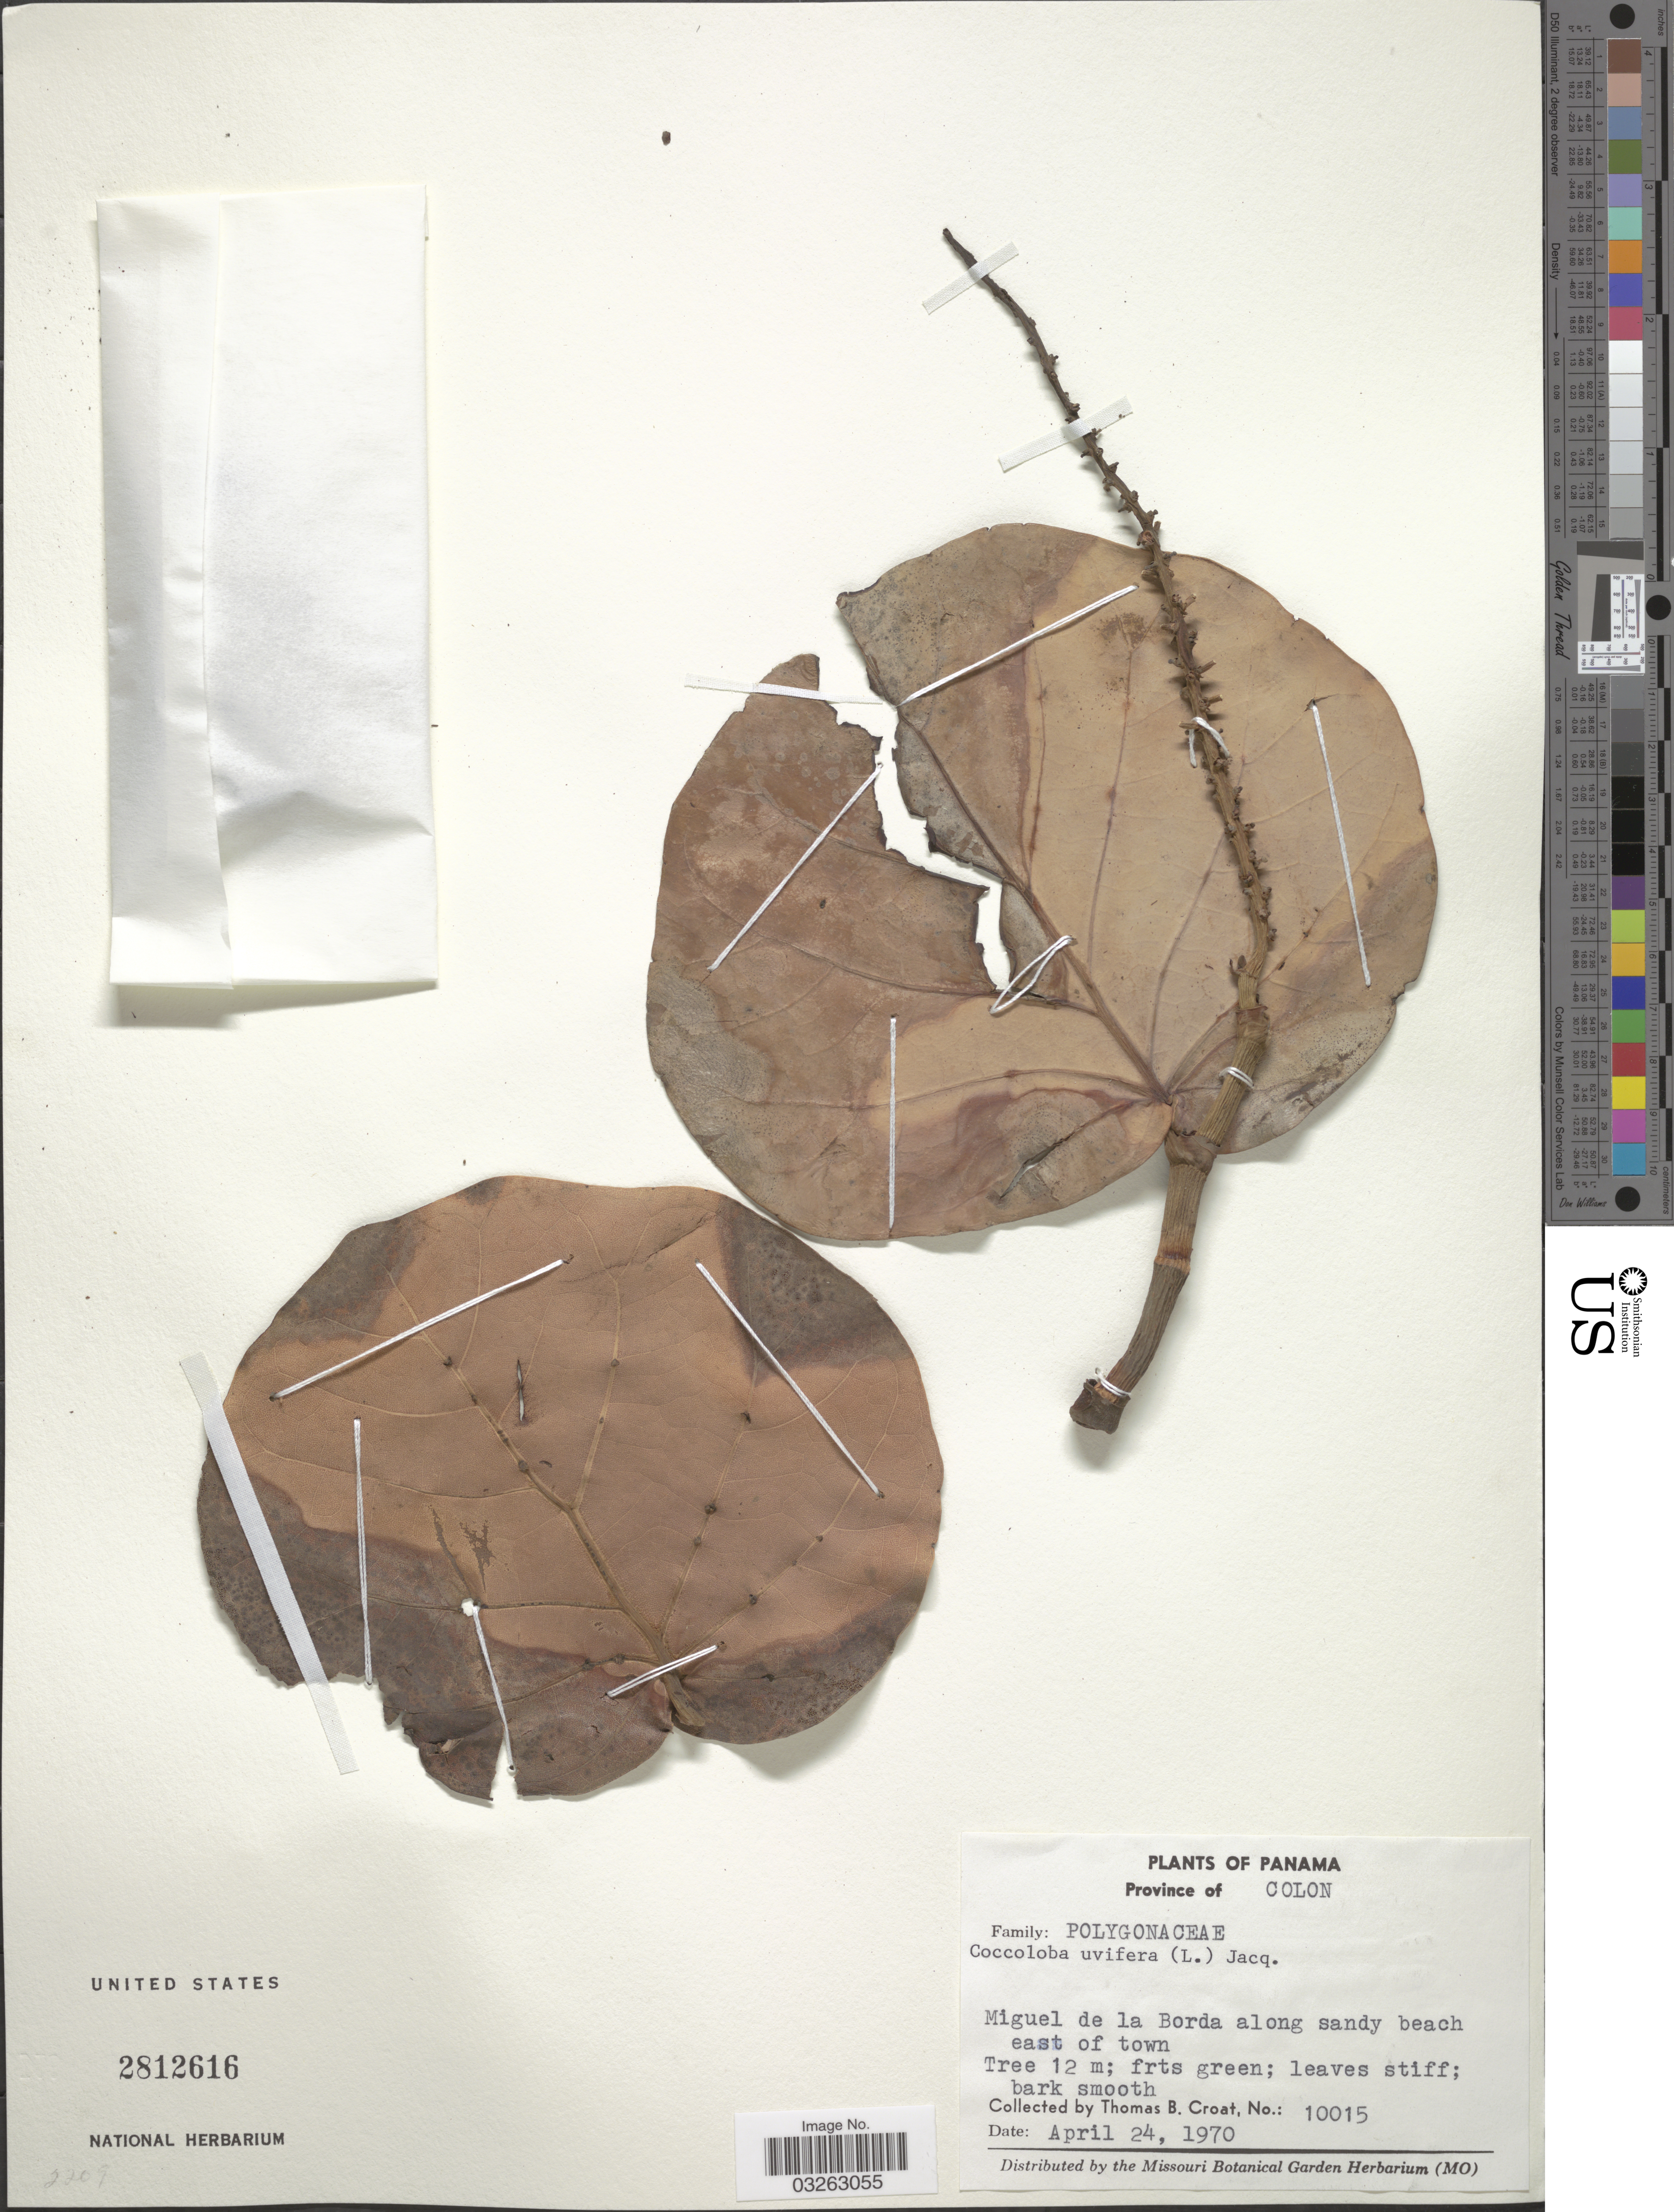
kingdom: Plantae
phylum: Tracheophyta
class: Magnoliopsida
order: Caryophyllales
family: Polygonaceae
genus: Coccoloba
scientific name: Coccoloba uvifera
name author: L.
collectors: T. B. Croat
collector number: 10015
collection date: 1970-04-24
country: Panama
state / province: Colón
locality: Miguel de la Borda along sandy beach east of town.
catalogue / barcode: US 2812616